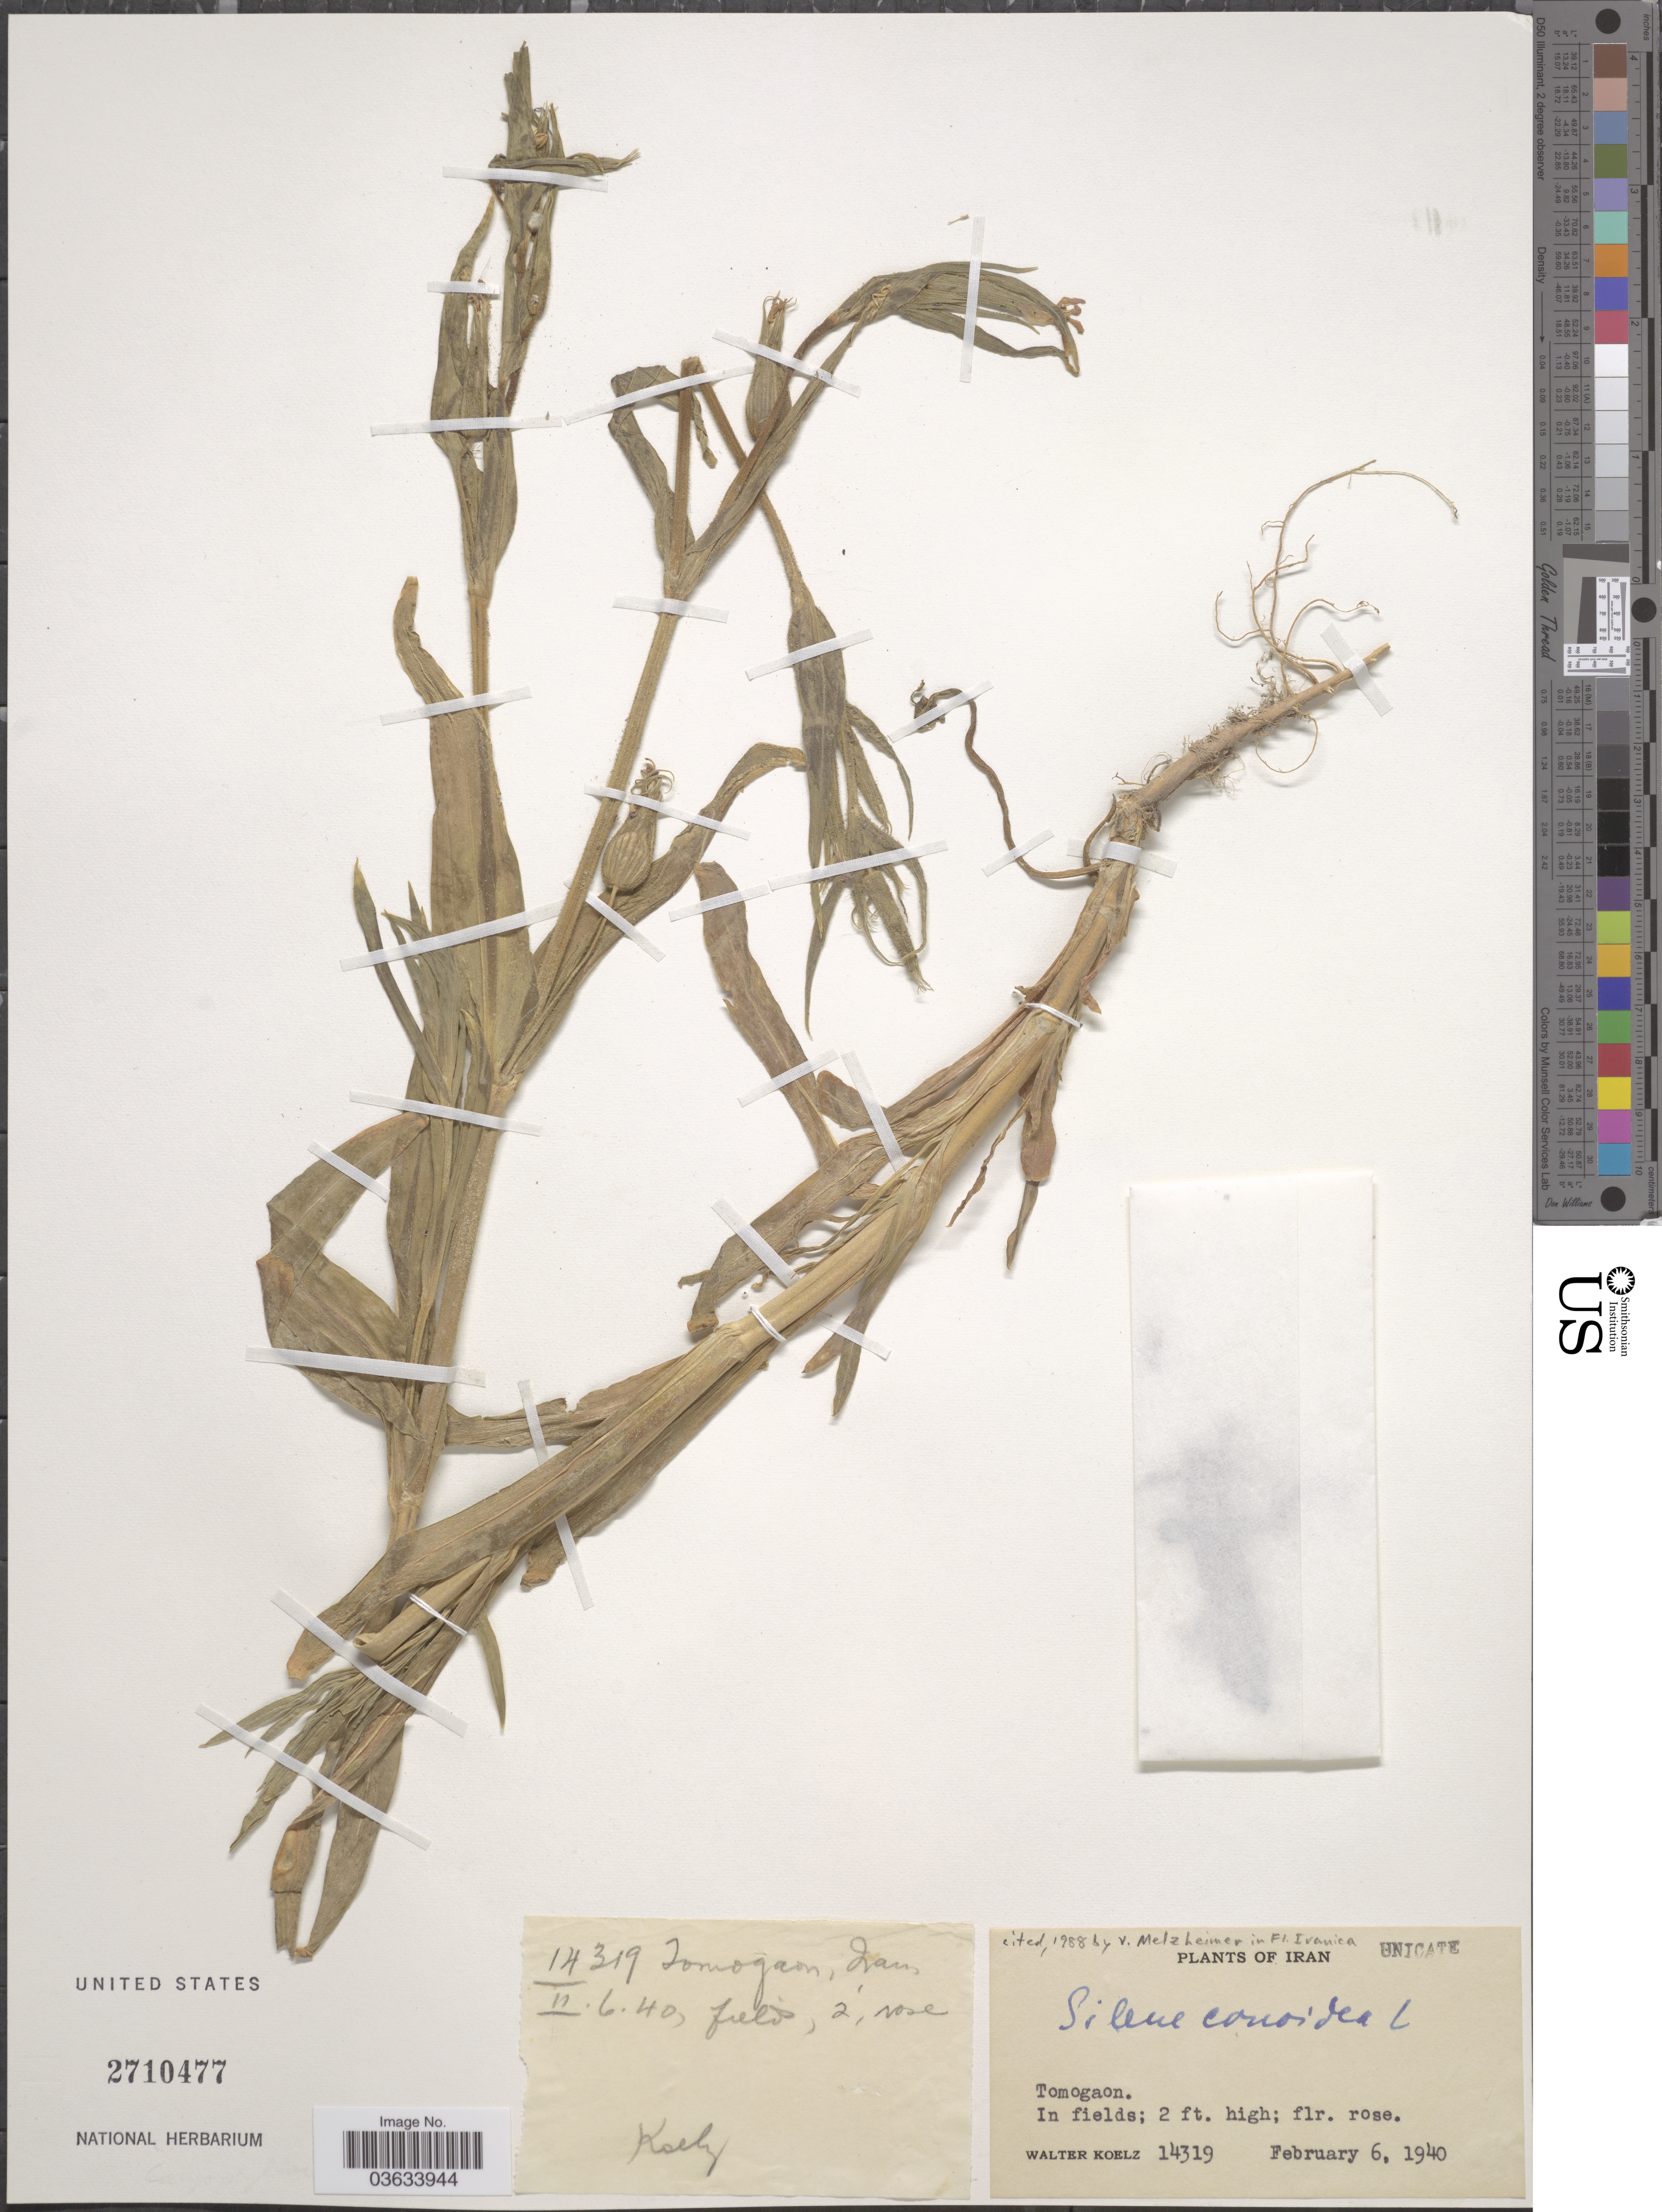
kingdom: Plantae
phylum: Tracheophyta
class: Magnoliopsida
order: Caryophyllales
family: Caryophyllaceae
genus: Silene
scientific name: Silene conoidea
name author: L.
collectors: W. N. Koelz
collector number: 14319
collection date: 1940-02-06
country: Iran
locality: Tomogaon.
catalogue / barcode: US 2710477